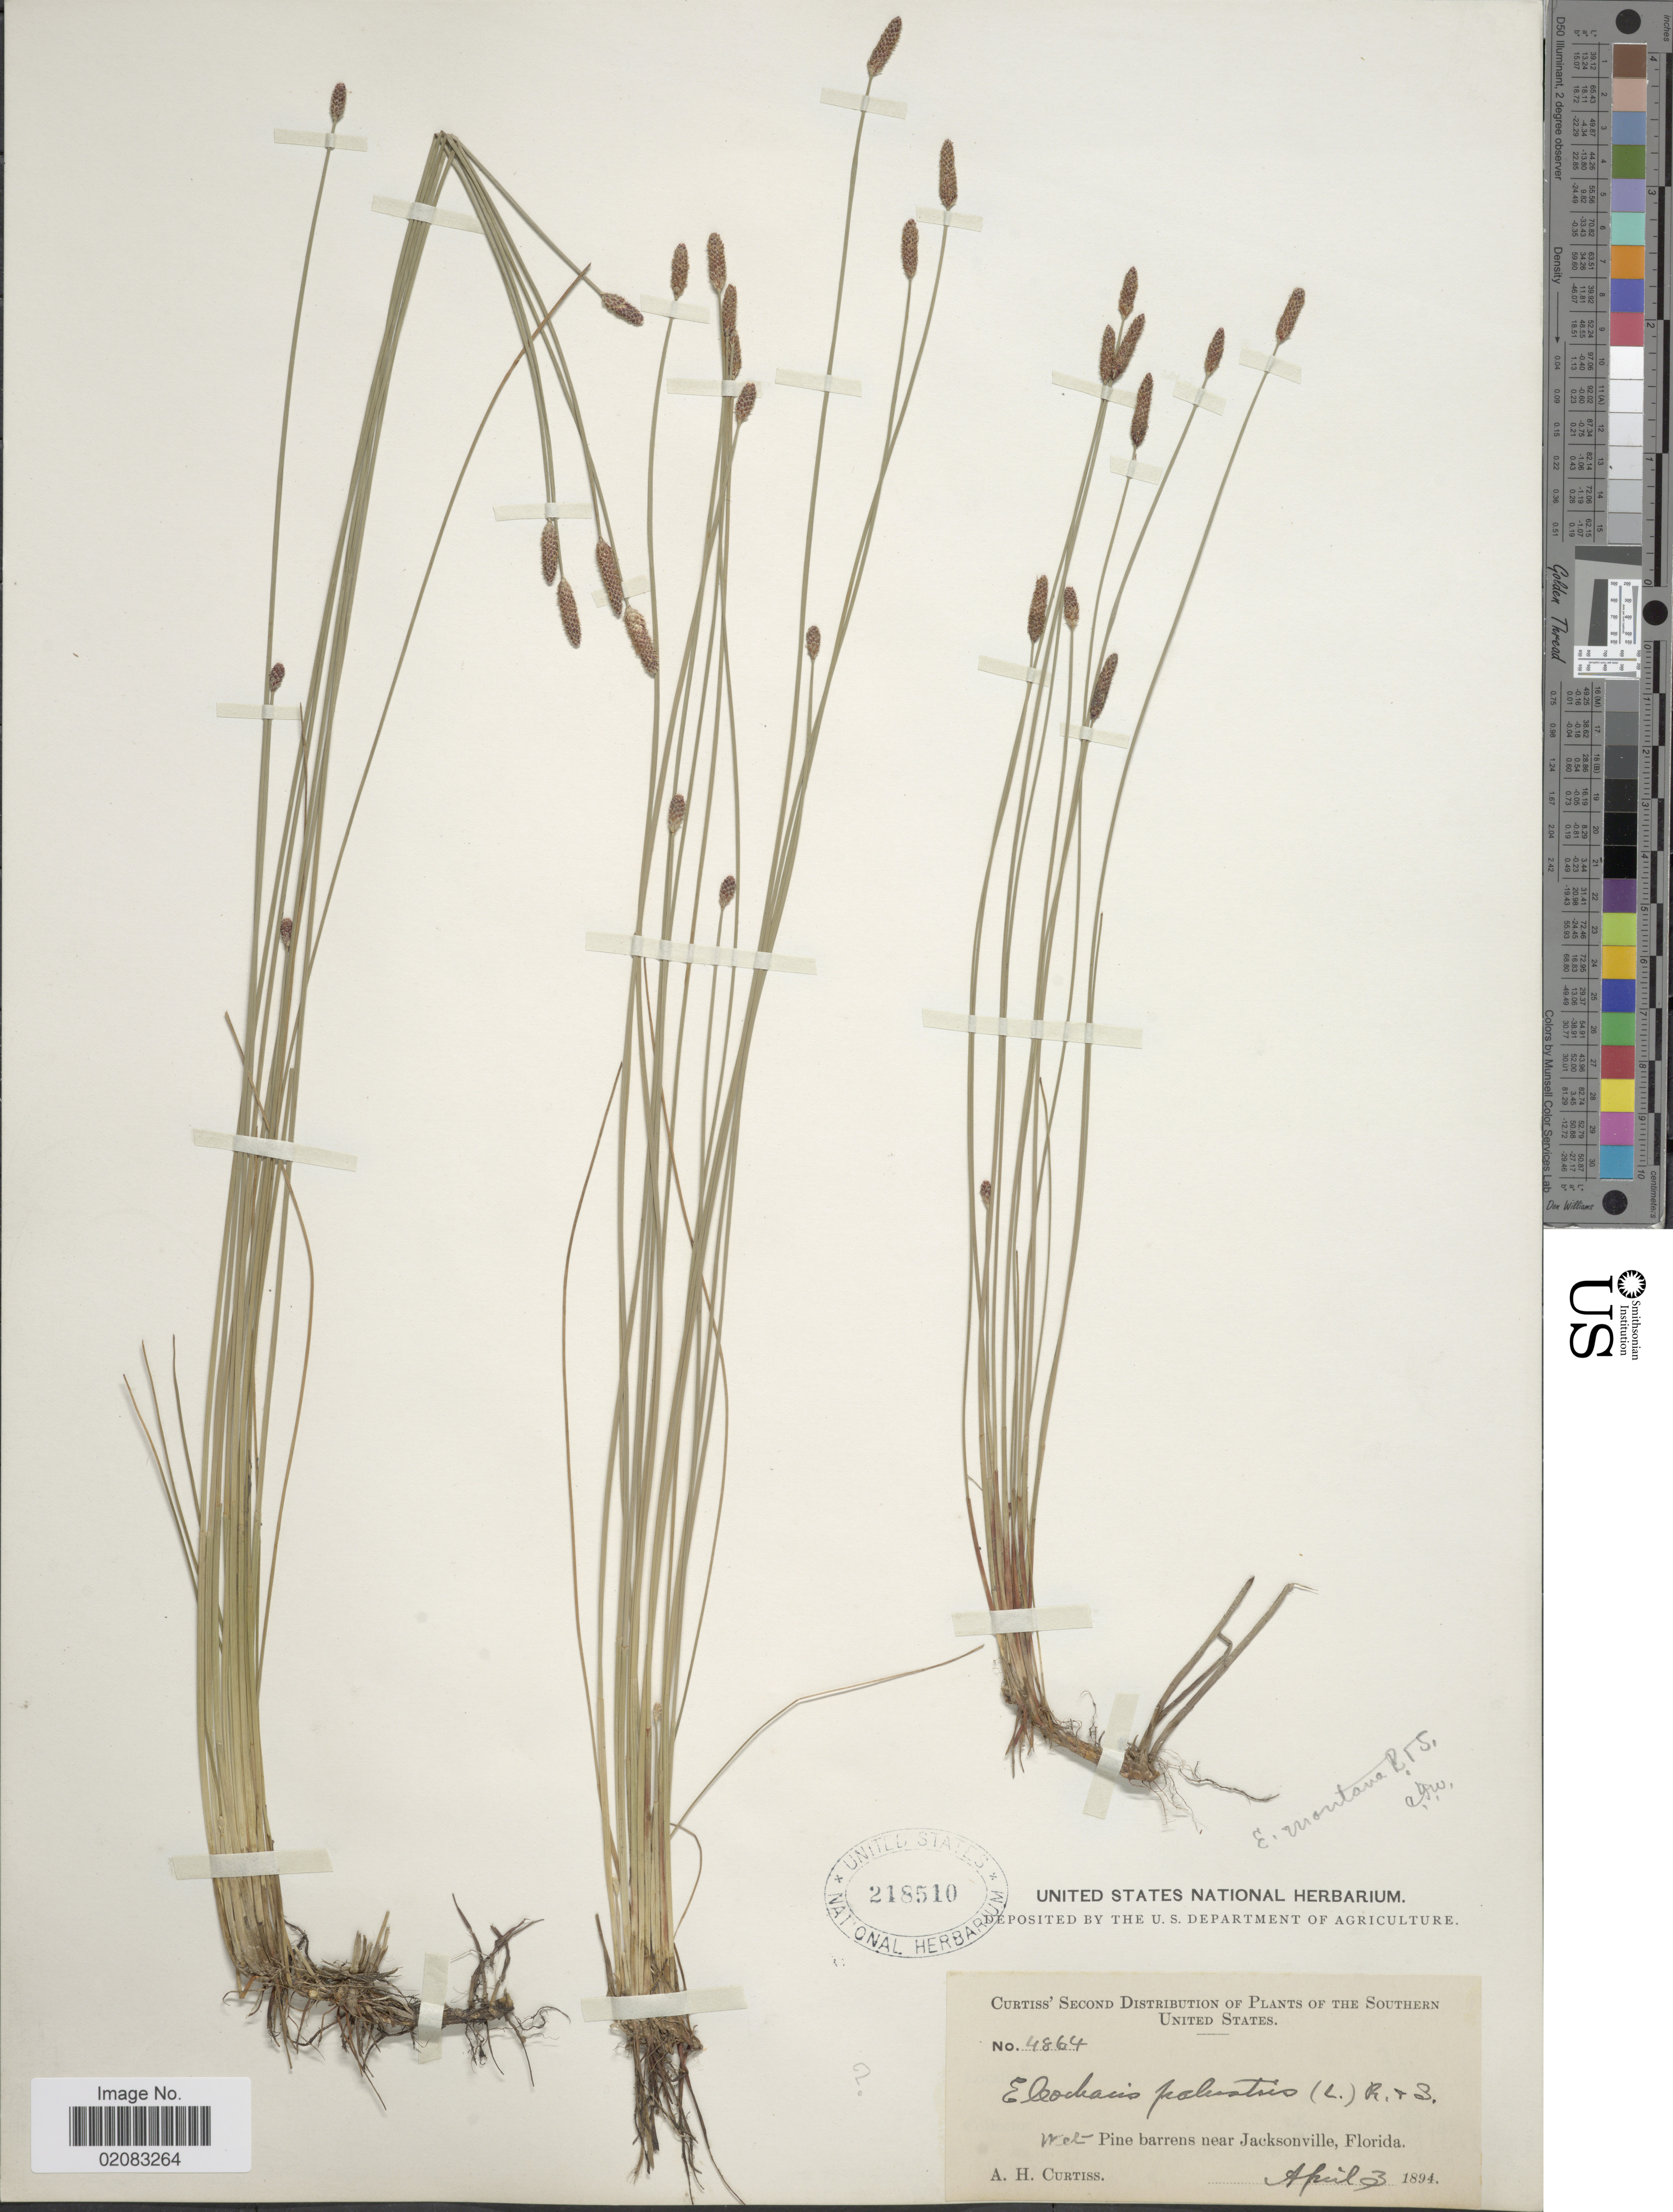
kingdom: Plantae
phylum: Tracheophyta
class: Liliopsida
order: Poales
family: Cyperaceae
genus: Eleocharis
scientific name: Eleocharis montevidensis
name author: Kunth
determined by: Strong, Mark T., (BOT), Smithsonian Institution - National Museum of Natural History (UNITED STATES)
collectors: A. H. Curtiss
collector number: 4864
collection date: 1894-04-03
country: United States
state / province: Florida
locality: The Southern United States, Wet, Pine barrens near Jacksonville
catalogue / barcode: US 218510